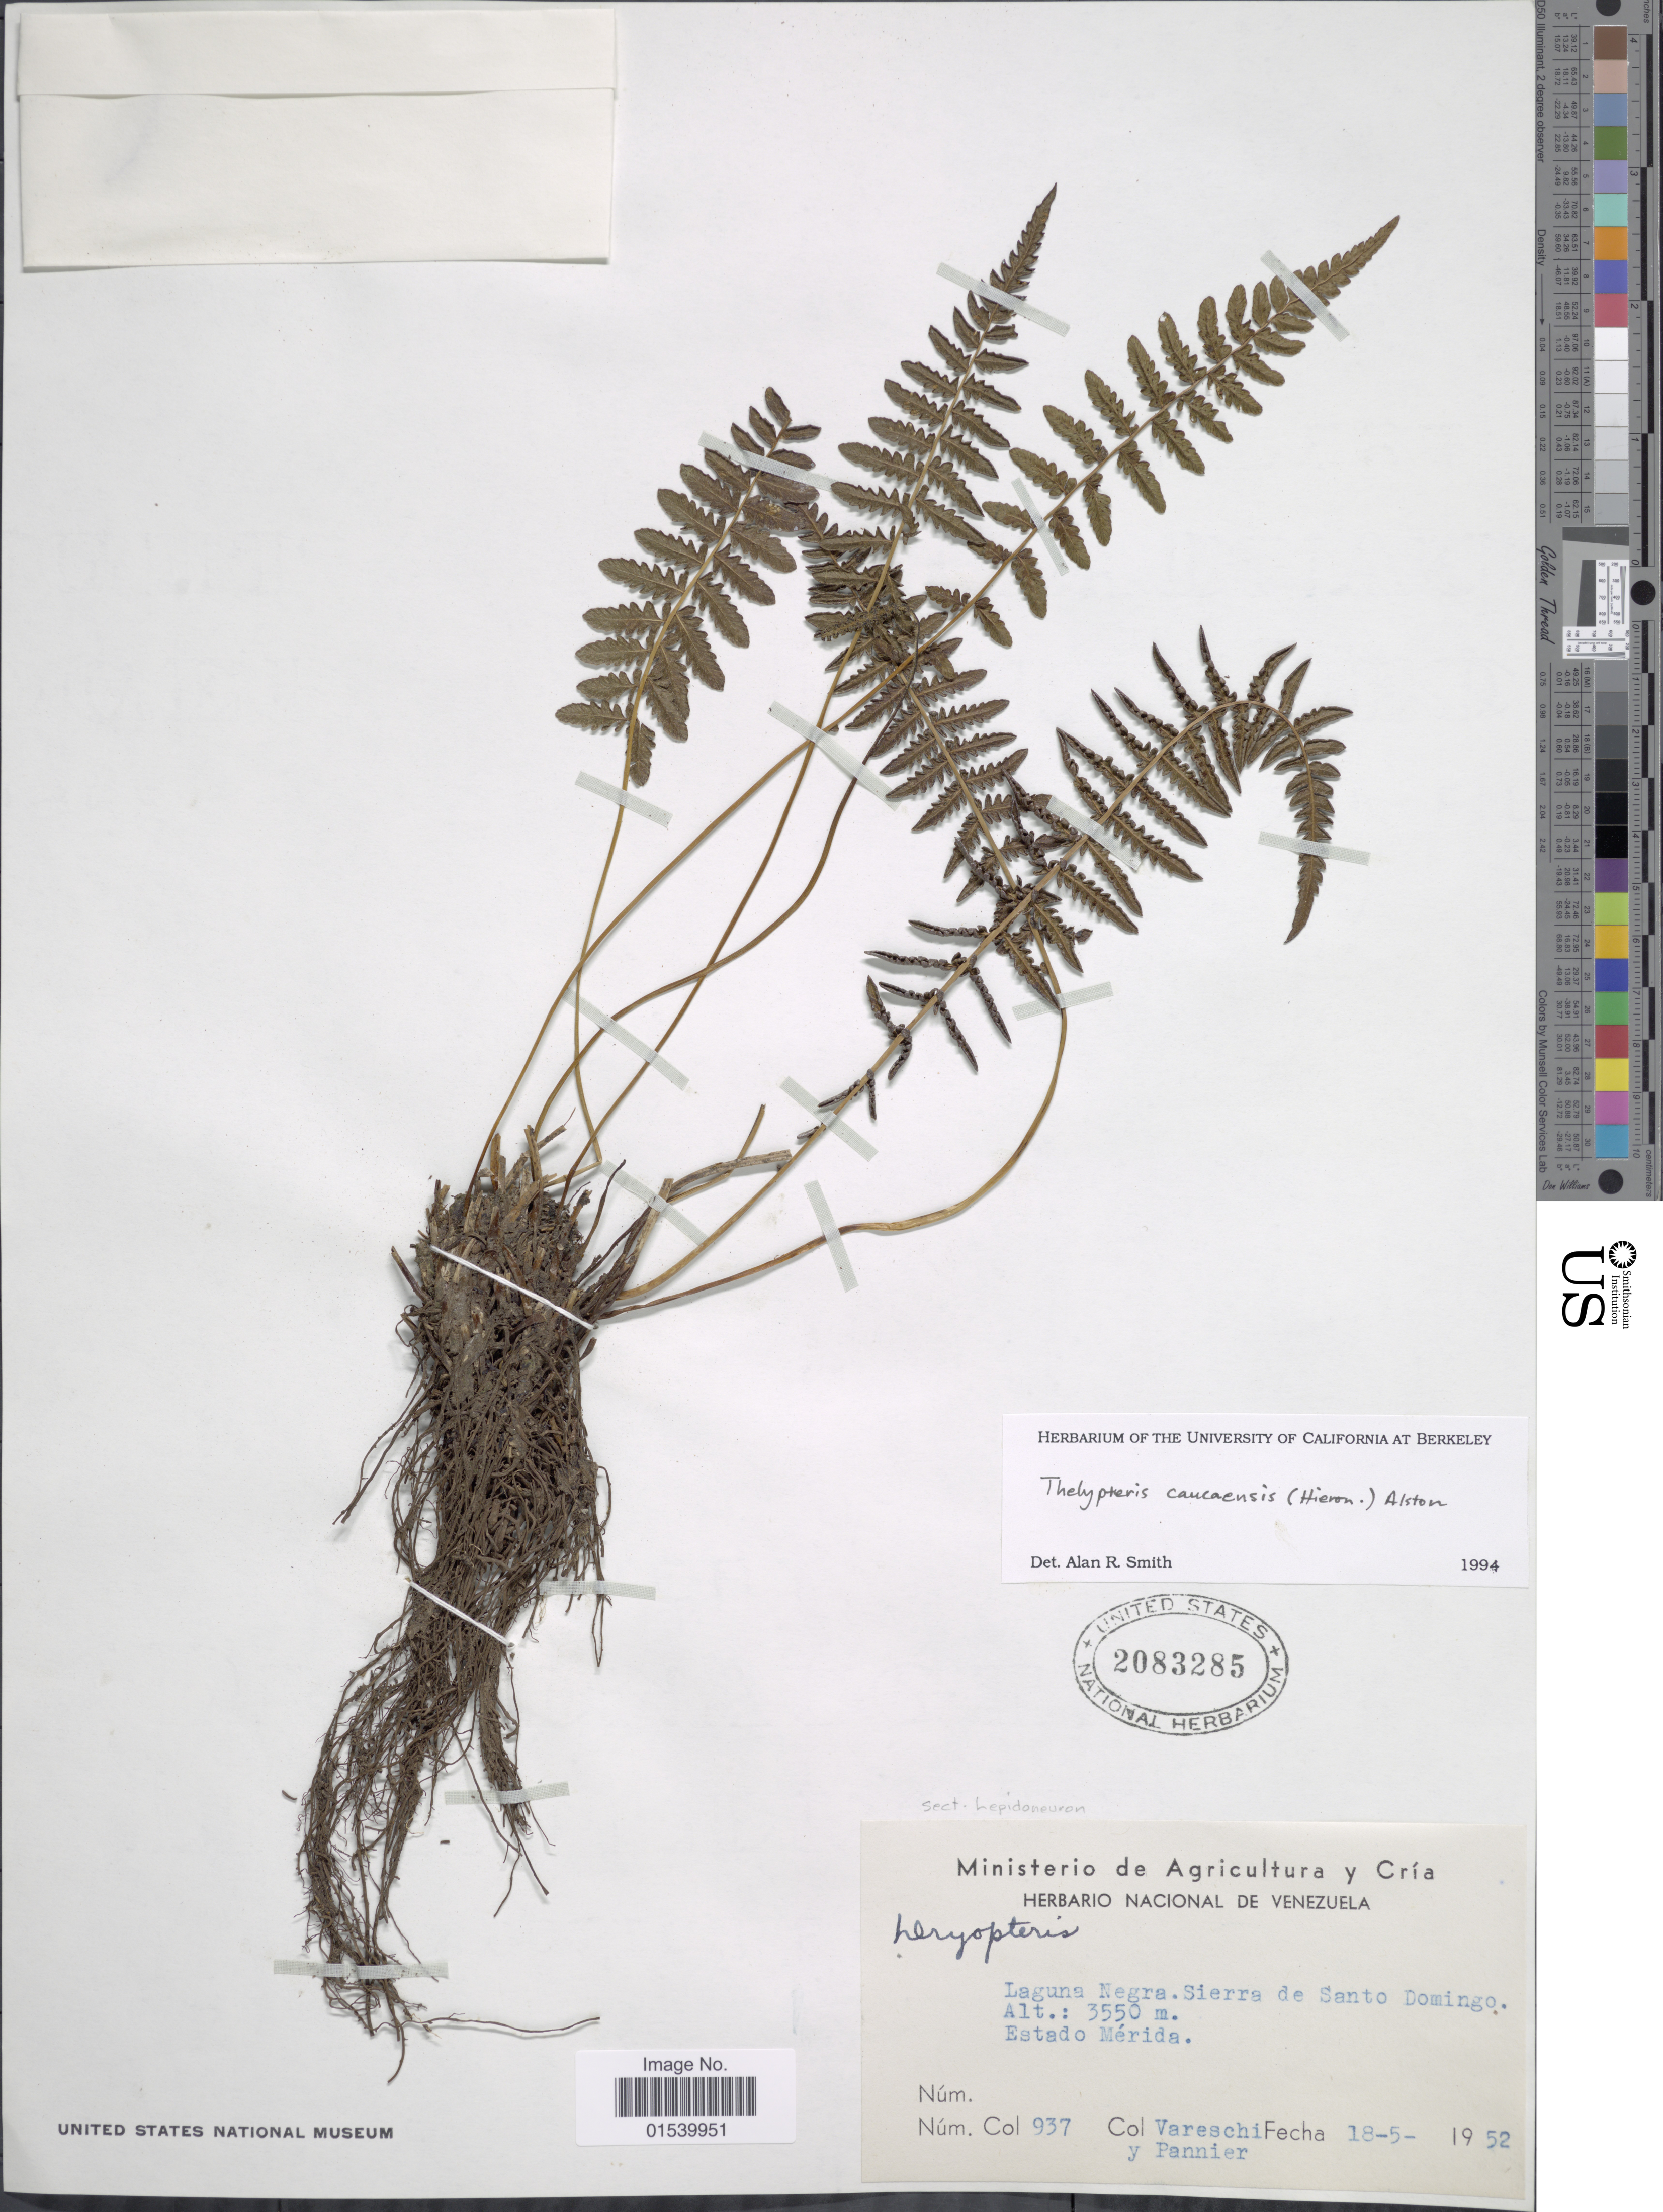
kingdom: Plantae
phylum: Tracheophyta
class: Polypodiopsida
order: Polypodiales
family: Thelypteridaceae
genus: Amauropelta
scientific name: Amauropelta caucaensis (Hieron.) comb. nov., ined. 2015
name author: (Hieron.)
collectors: -. Vareschi & Pannier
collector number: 937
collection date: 1952-05-18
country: Venezuela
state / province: Mérida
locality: Laguna Negra. Sierra de Santo Domingo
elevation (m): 3550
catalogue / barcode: US 2083285